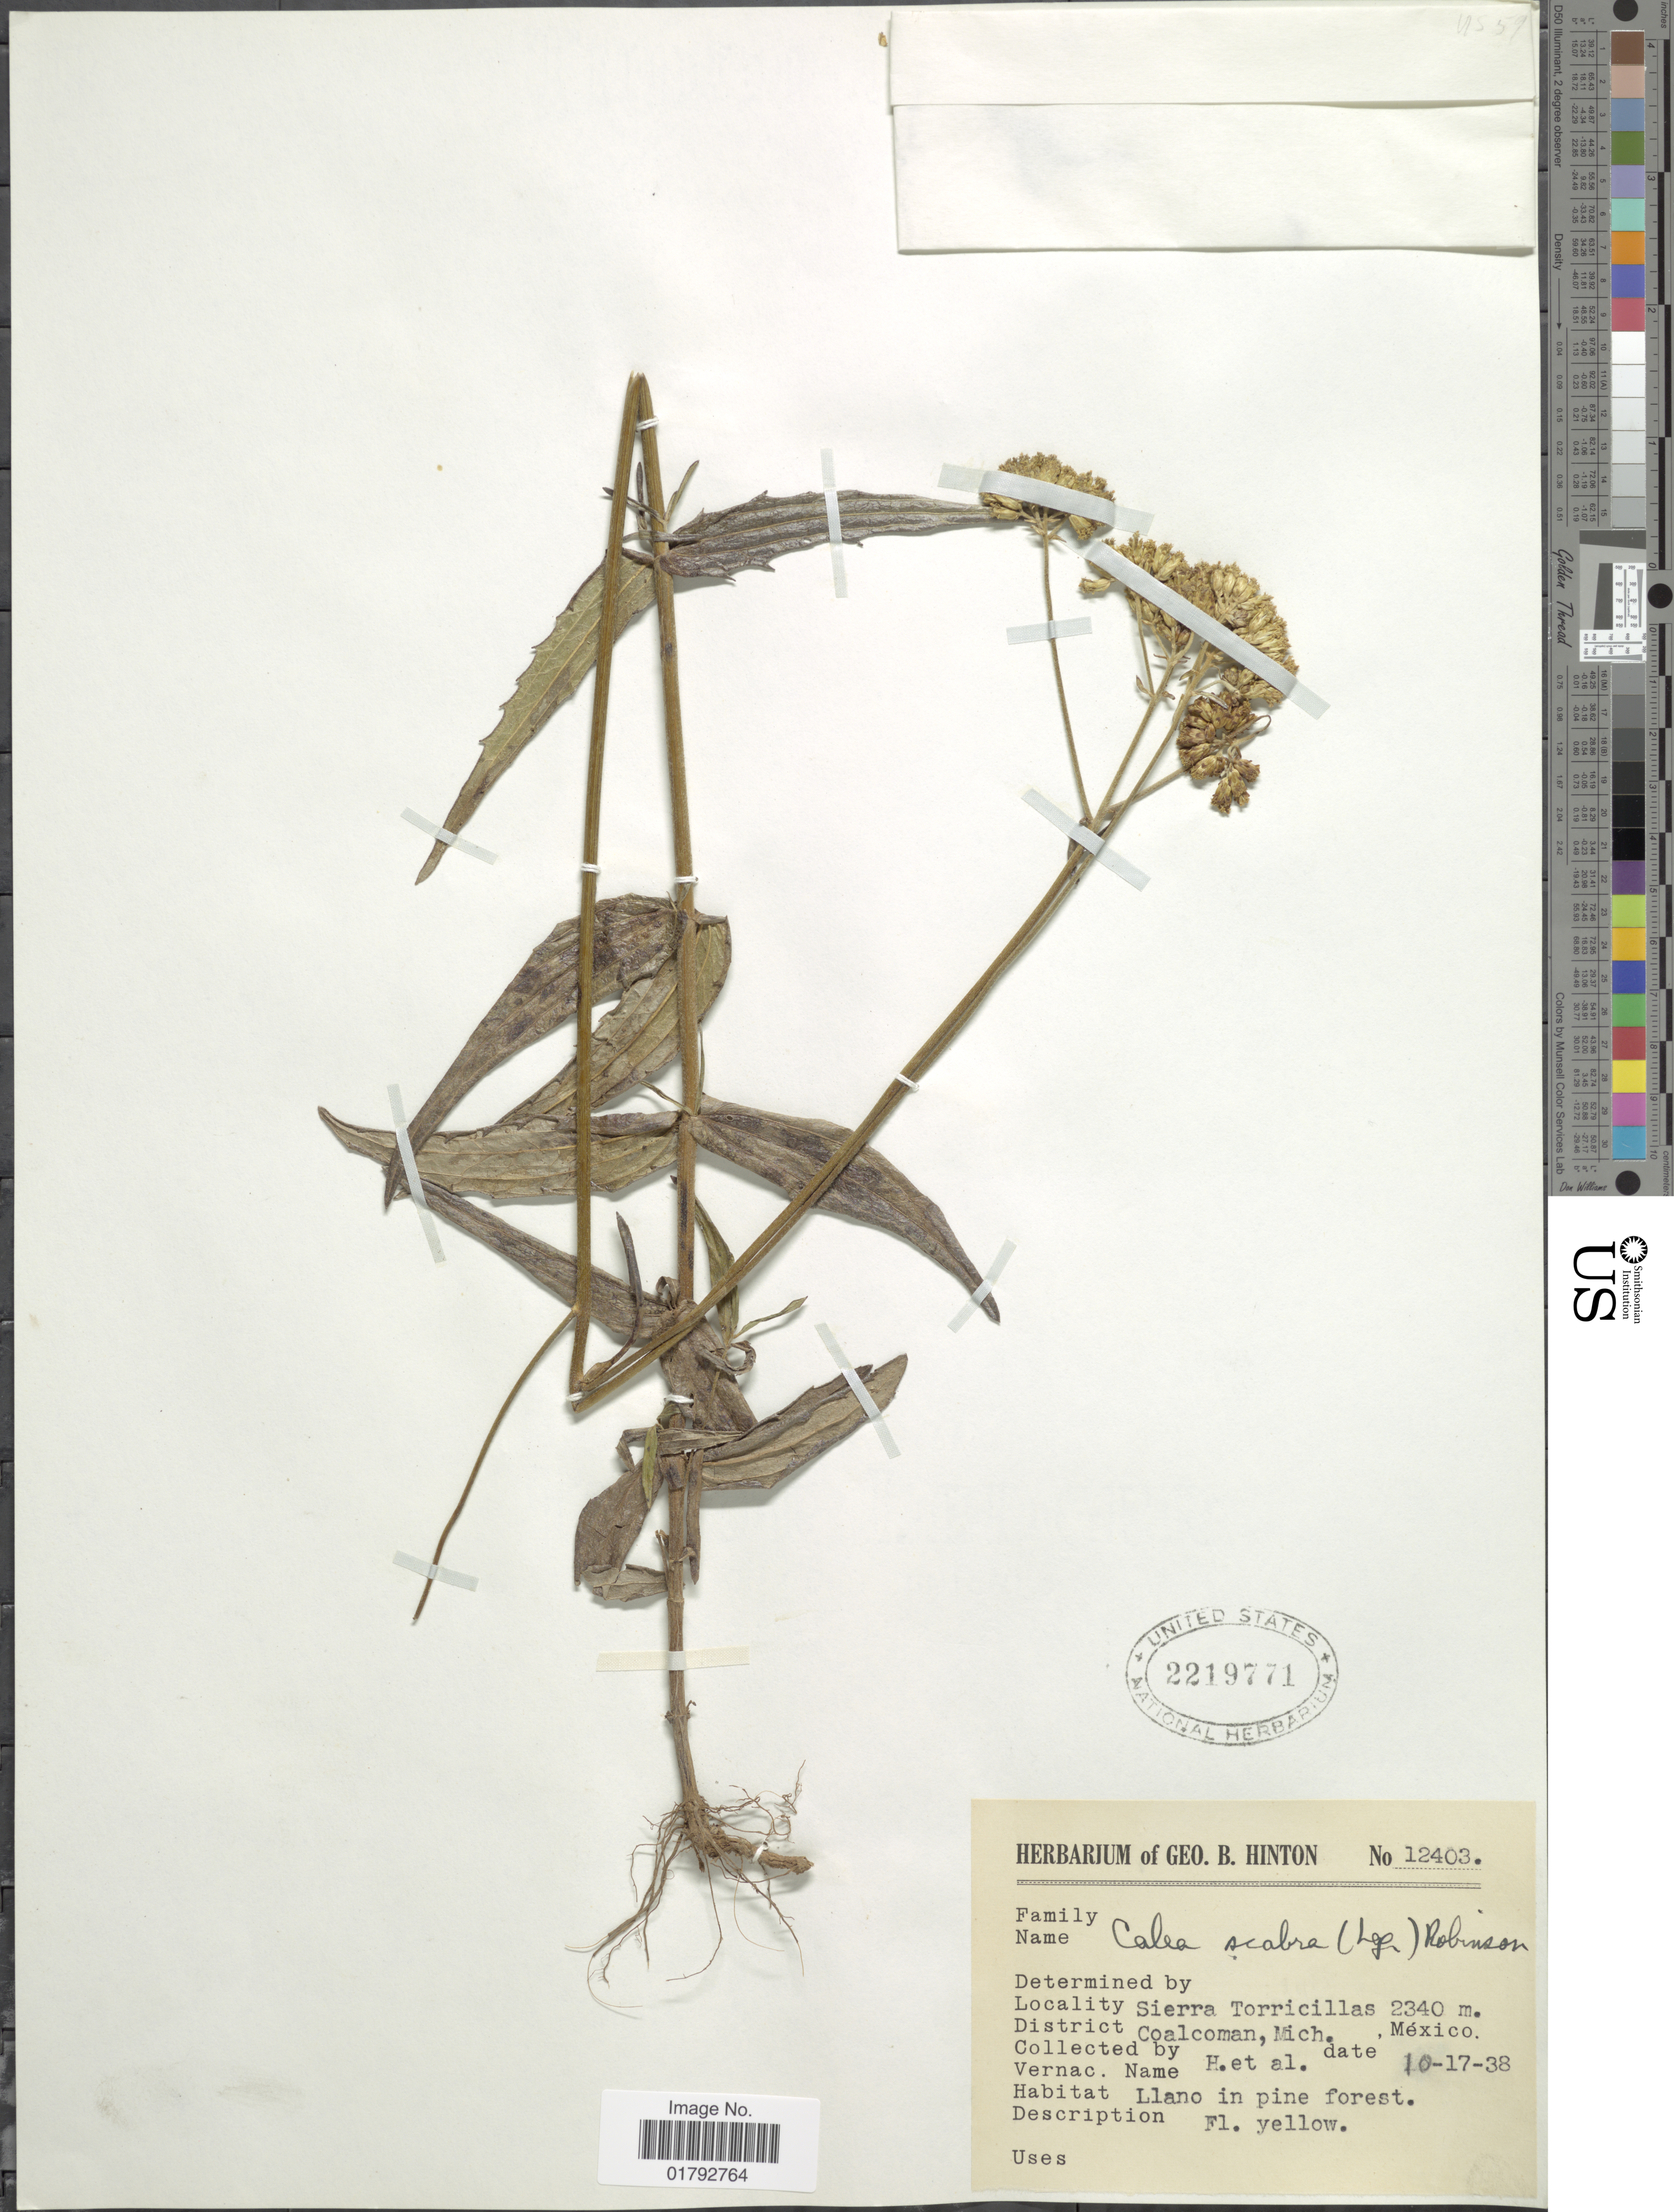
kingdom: Plantae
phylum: Tracheophyta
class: Magnoliopsida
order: Asterales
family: Asteraceae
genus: Alloispermum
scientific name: Alloispermum scabrum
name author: (Lag.) H. Rob.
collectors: G. B. Hinton & et al.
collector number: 12403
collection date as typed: Transcribed d/m/y: 17/10/38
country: Mexico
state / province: Michoacán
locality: Sierra Torricillas, Coalcoman, Mich, Mexico.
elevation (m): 2340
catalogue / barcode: US 2219771